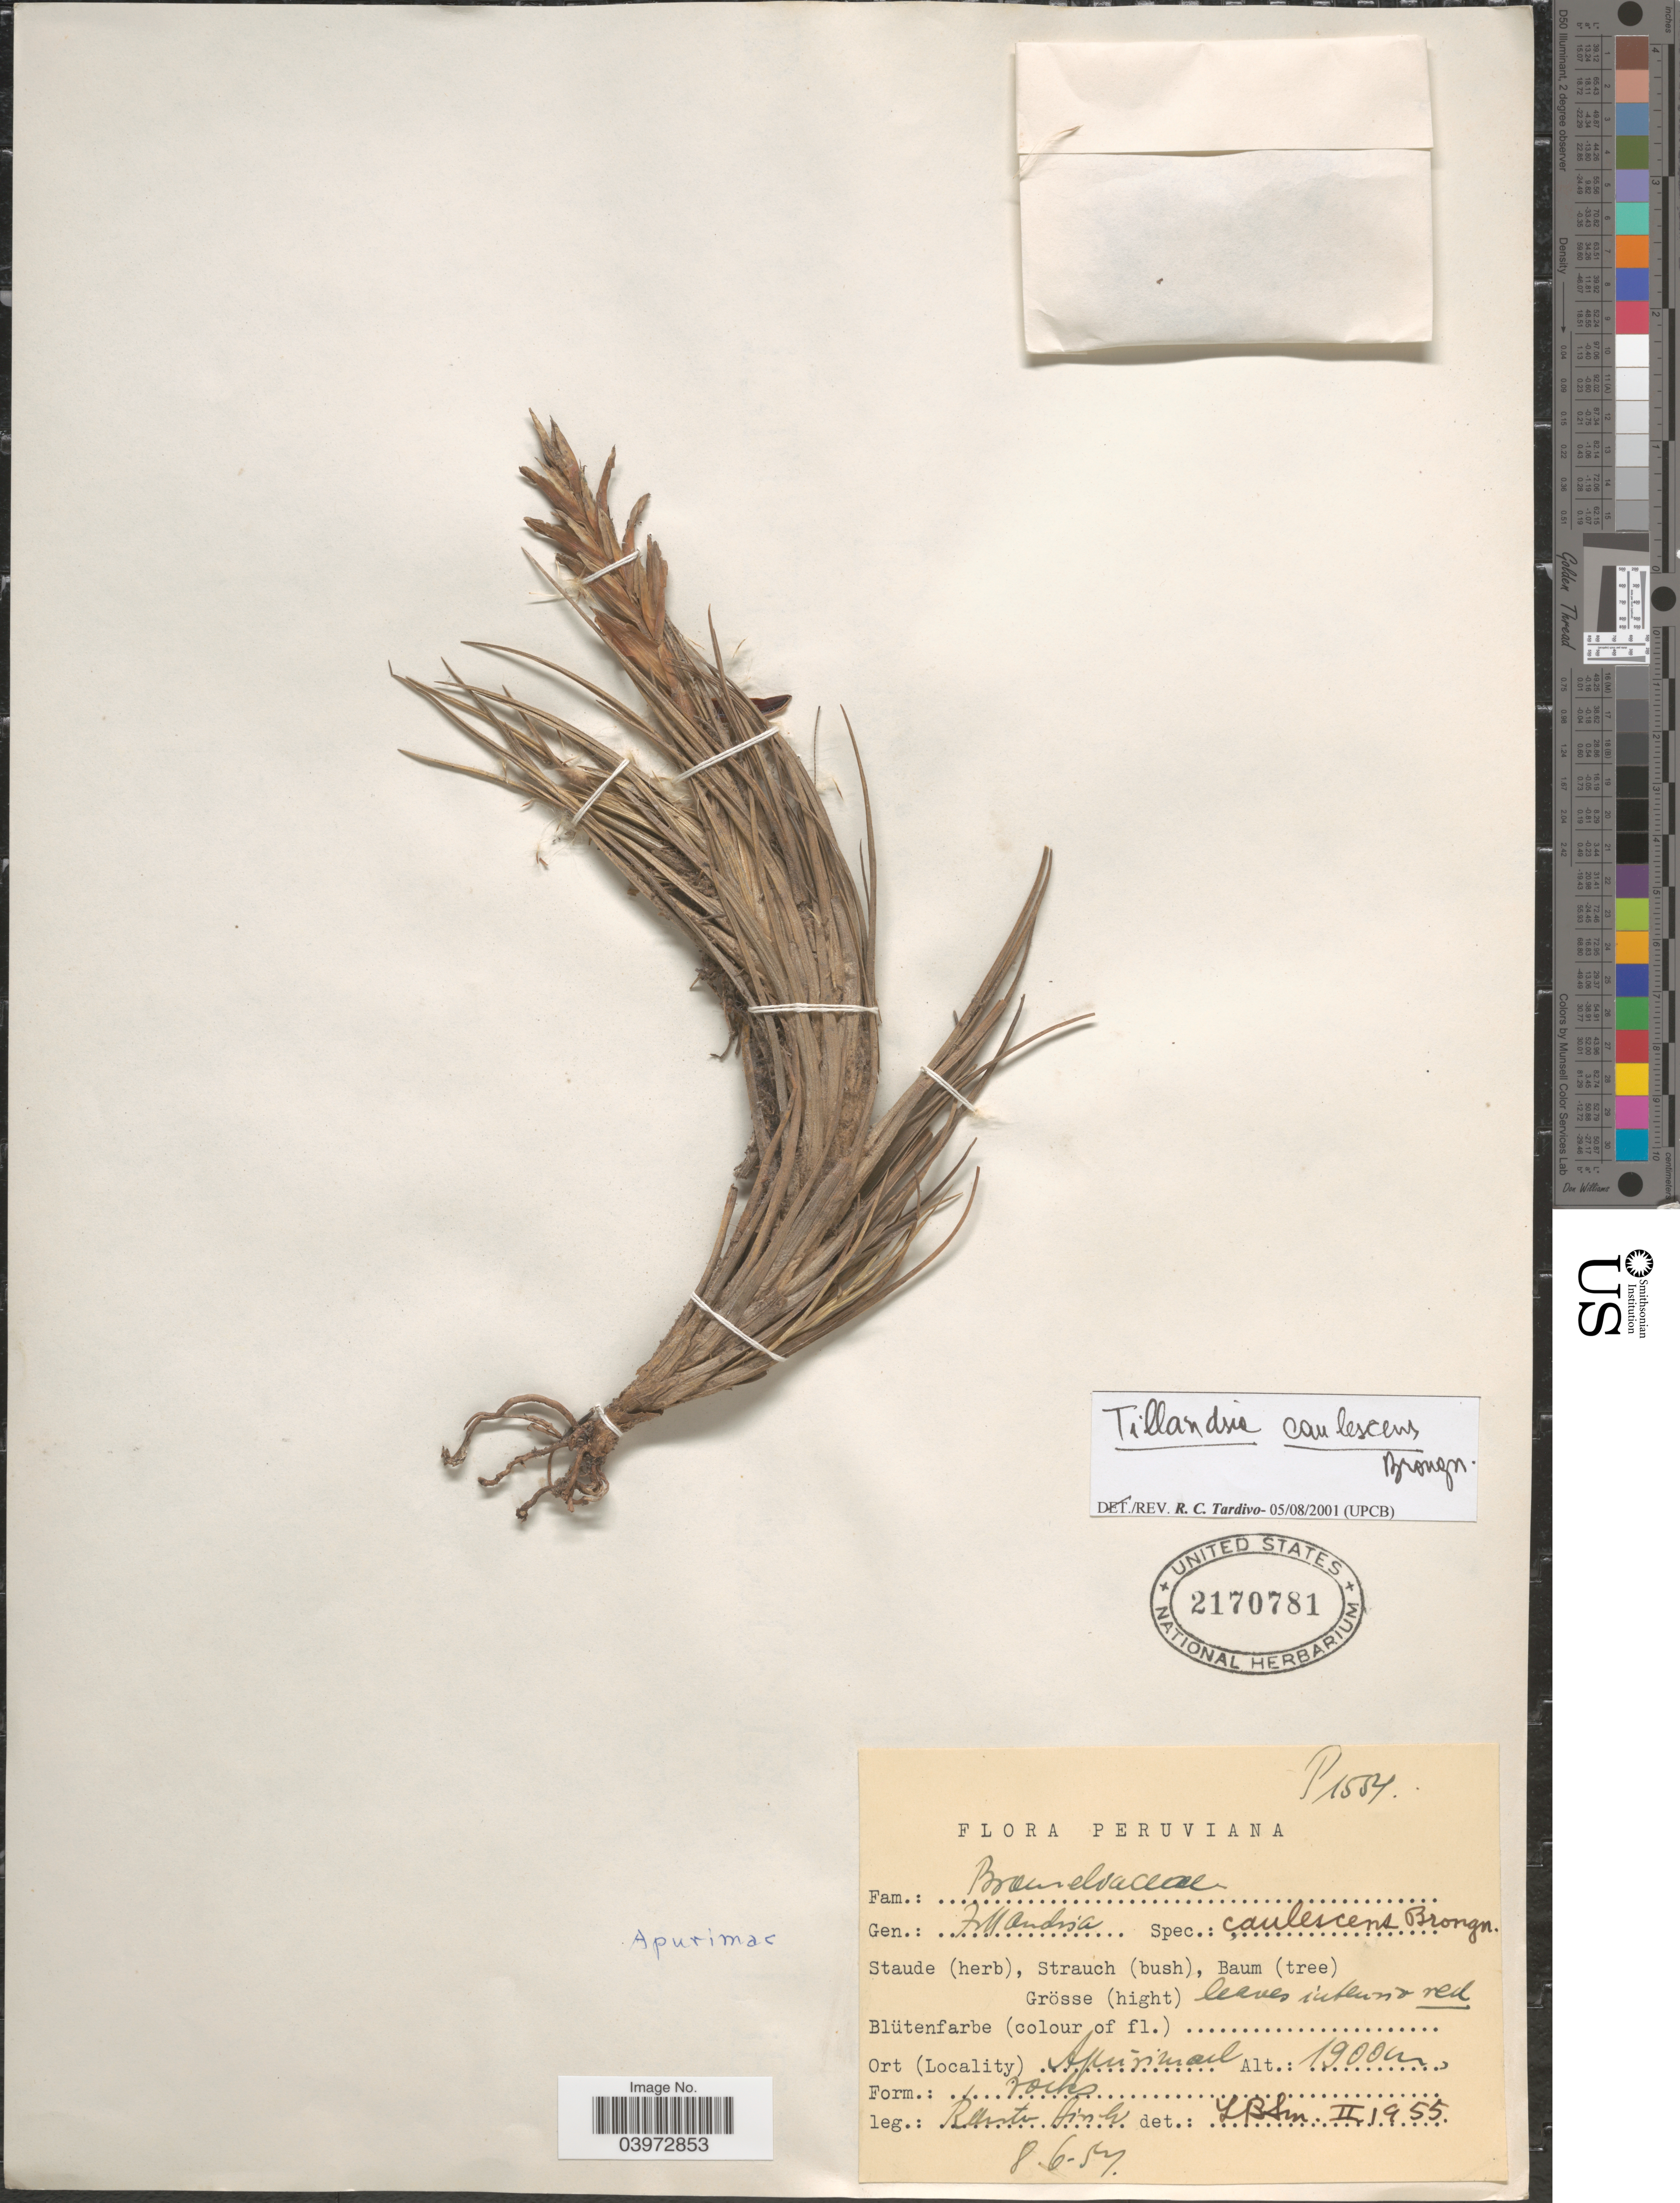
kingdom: Plantae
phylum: Tracheophyta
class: Liliopsida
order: Poales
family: Bromeliaceae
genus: Tillandsia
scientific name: Tillandsia caulescens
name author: Brongn. ex Baker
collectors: R. Brink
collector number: P1554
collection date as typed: Transcribed d/m/y: 8/6/57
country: Peru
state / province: Apurímac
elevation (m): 1900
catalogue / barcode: US 2170781